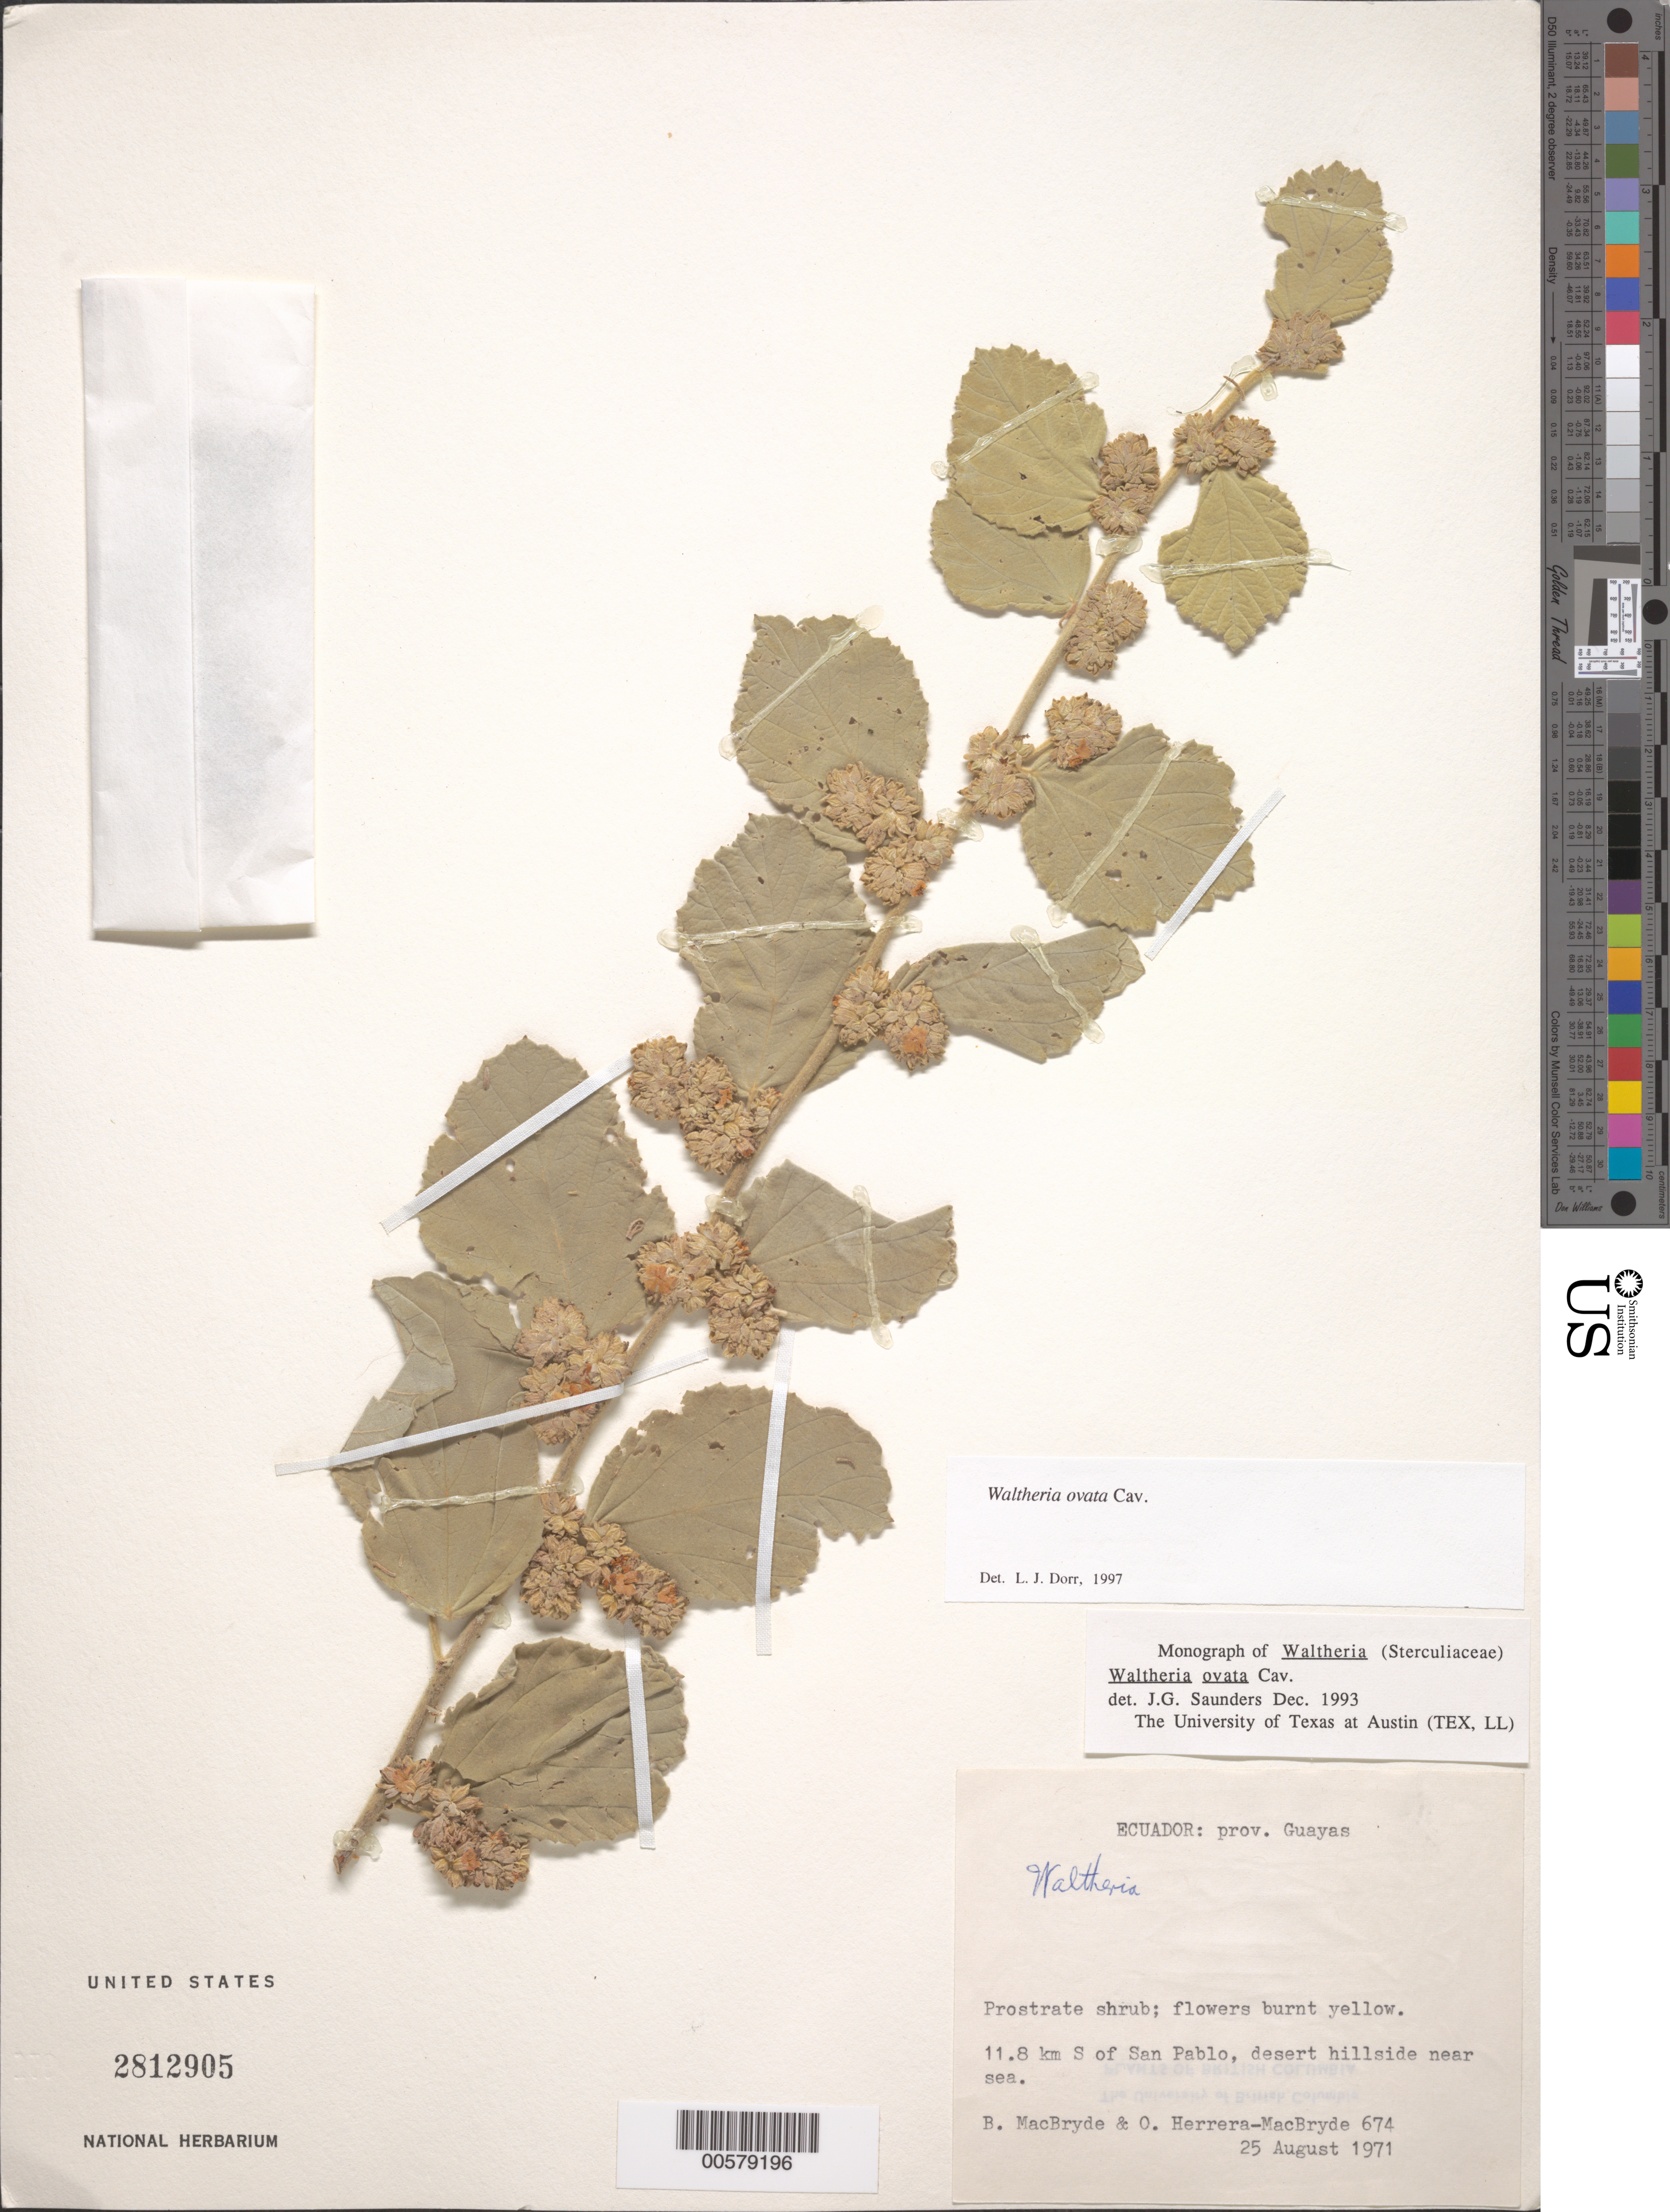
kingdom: Plantae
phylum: Tracheophyta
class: Magnoliopsida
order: Malvales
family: Malvaceae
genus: Waltheria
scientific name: Waltheria ovata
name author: Cav.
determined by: Saunders, J. G.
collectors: B. MacBryde & O. Herrera-Macbryde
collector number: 674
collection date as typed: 25 Aug 1971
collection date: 1971-08-25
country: Ecuador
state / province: Guayas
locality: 11.8 km S of San Pablo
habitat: Desert hillside near sea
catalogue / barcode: US 2812905